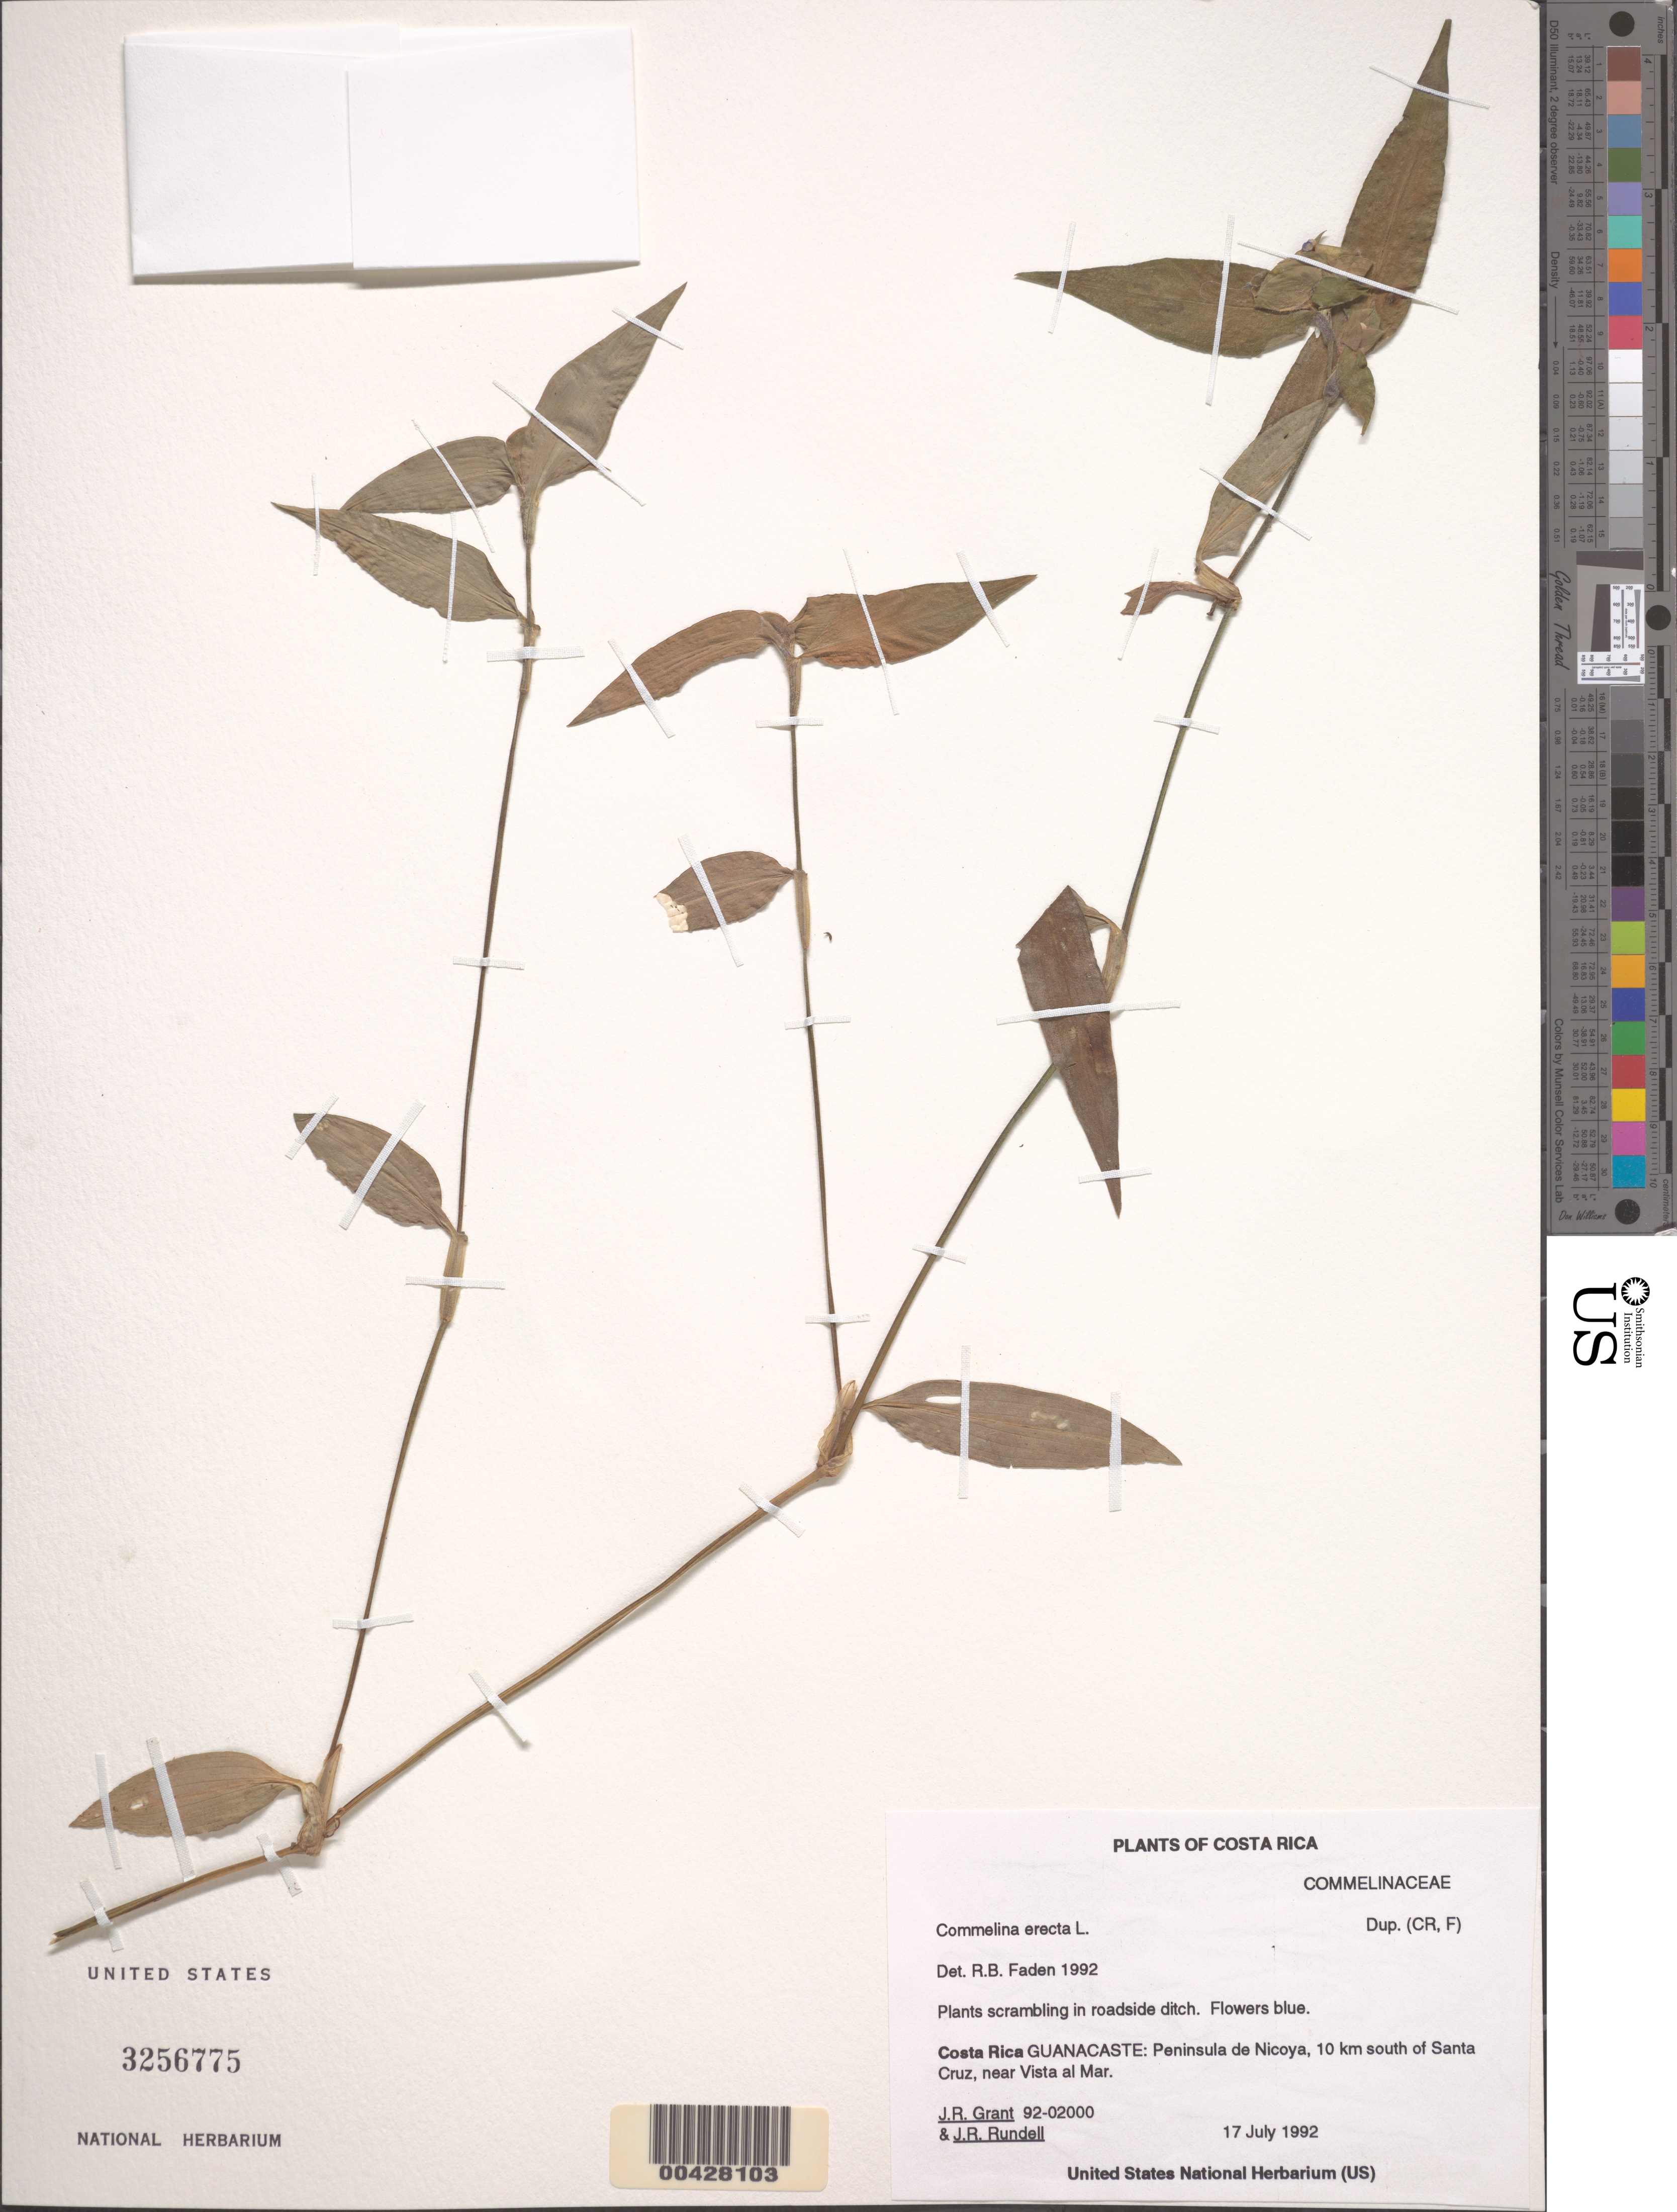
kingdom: Plantae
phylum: Tracheophyta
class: Liliopsida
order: Commelinales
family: Commelinaceae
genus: Commelina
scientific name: Commelina erecta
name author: L.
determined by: Faden, Robert B., (US), Smithsonian Institution - National Museum of Natural History (UNITED STATES)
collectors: J. R. Grant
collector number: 92-02000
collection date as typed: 17 Jul 1992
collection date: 1992-07-17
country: Costa Rica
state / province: Guanacaste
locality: Peninsula de Nicoya, S of Santa Cruz, near Vista al Mar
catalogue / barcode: US 3256775